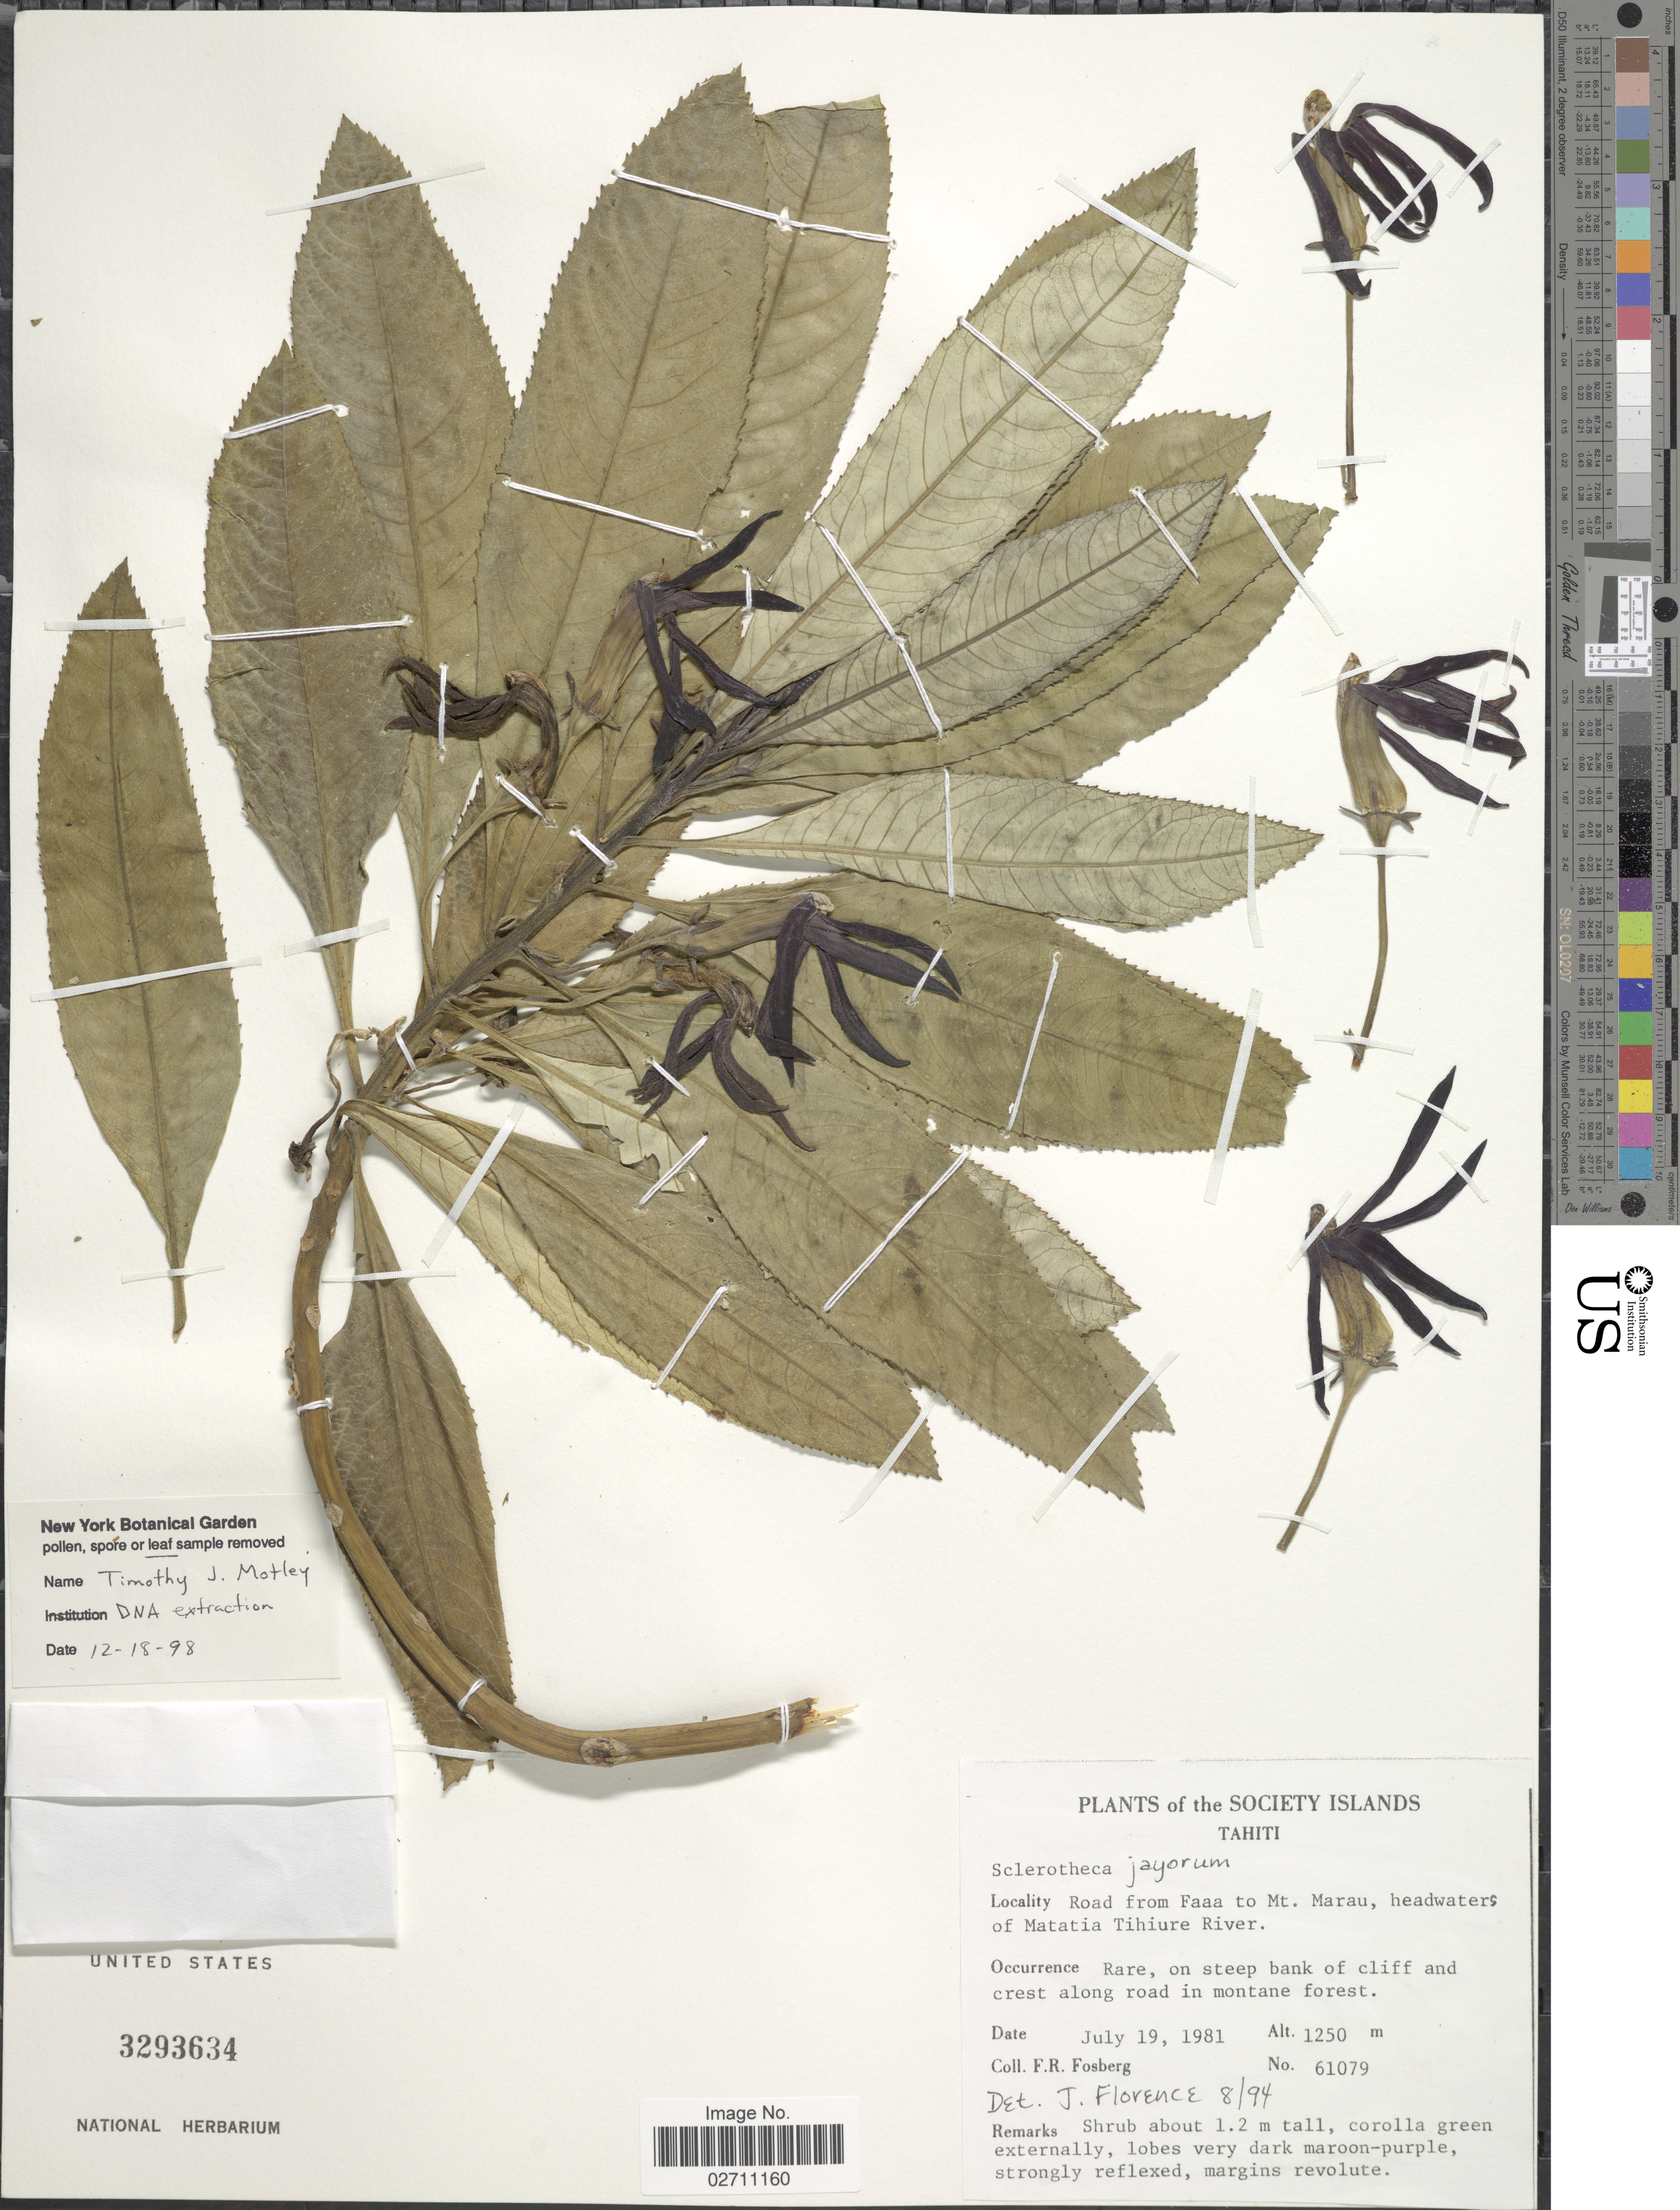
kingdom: Plantae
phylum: Tracheophyta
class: Magnoliopsida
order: Asterales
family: Campanulaceae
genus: Sclerotheca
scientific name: Sclerotheca jayorum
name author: J. Raynal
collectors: F. R. Fosberg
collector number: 61079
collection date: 1981-07-19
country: French Polynesia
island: Tahiti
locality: The Society Islands, Tahiti, Road from Faaa to Mt. Marau, headwaters of Matatia Tihiure River, rare, on steep bank of cliff and crest along road.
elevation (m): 1250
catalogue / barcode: US 3293634